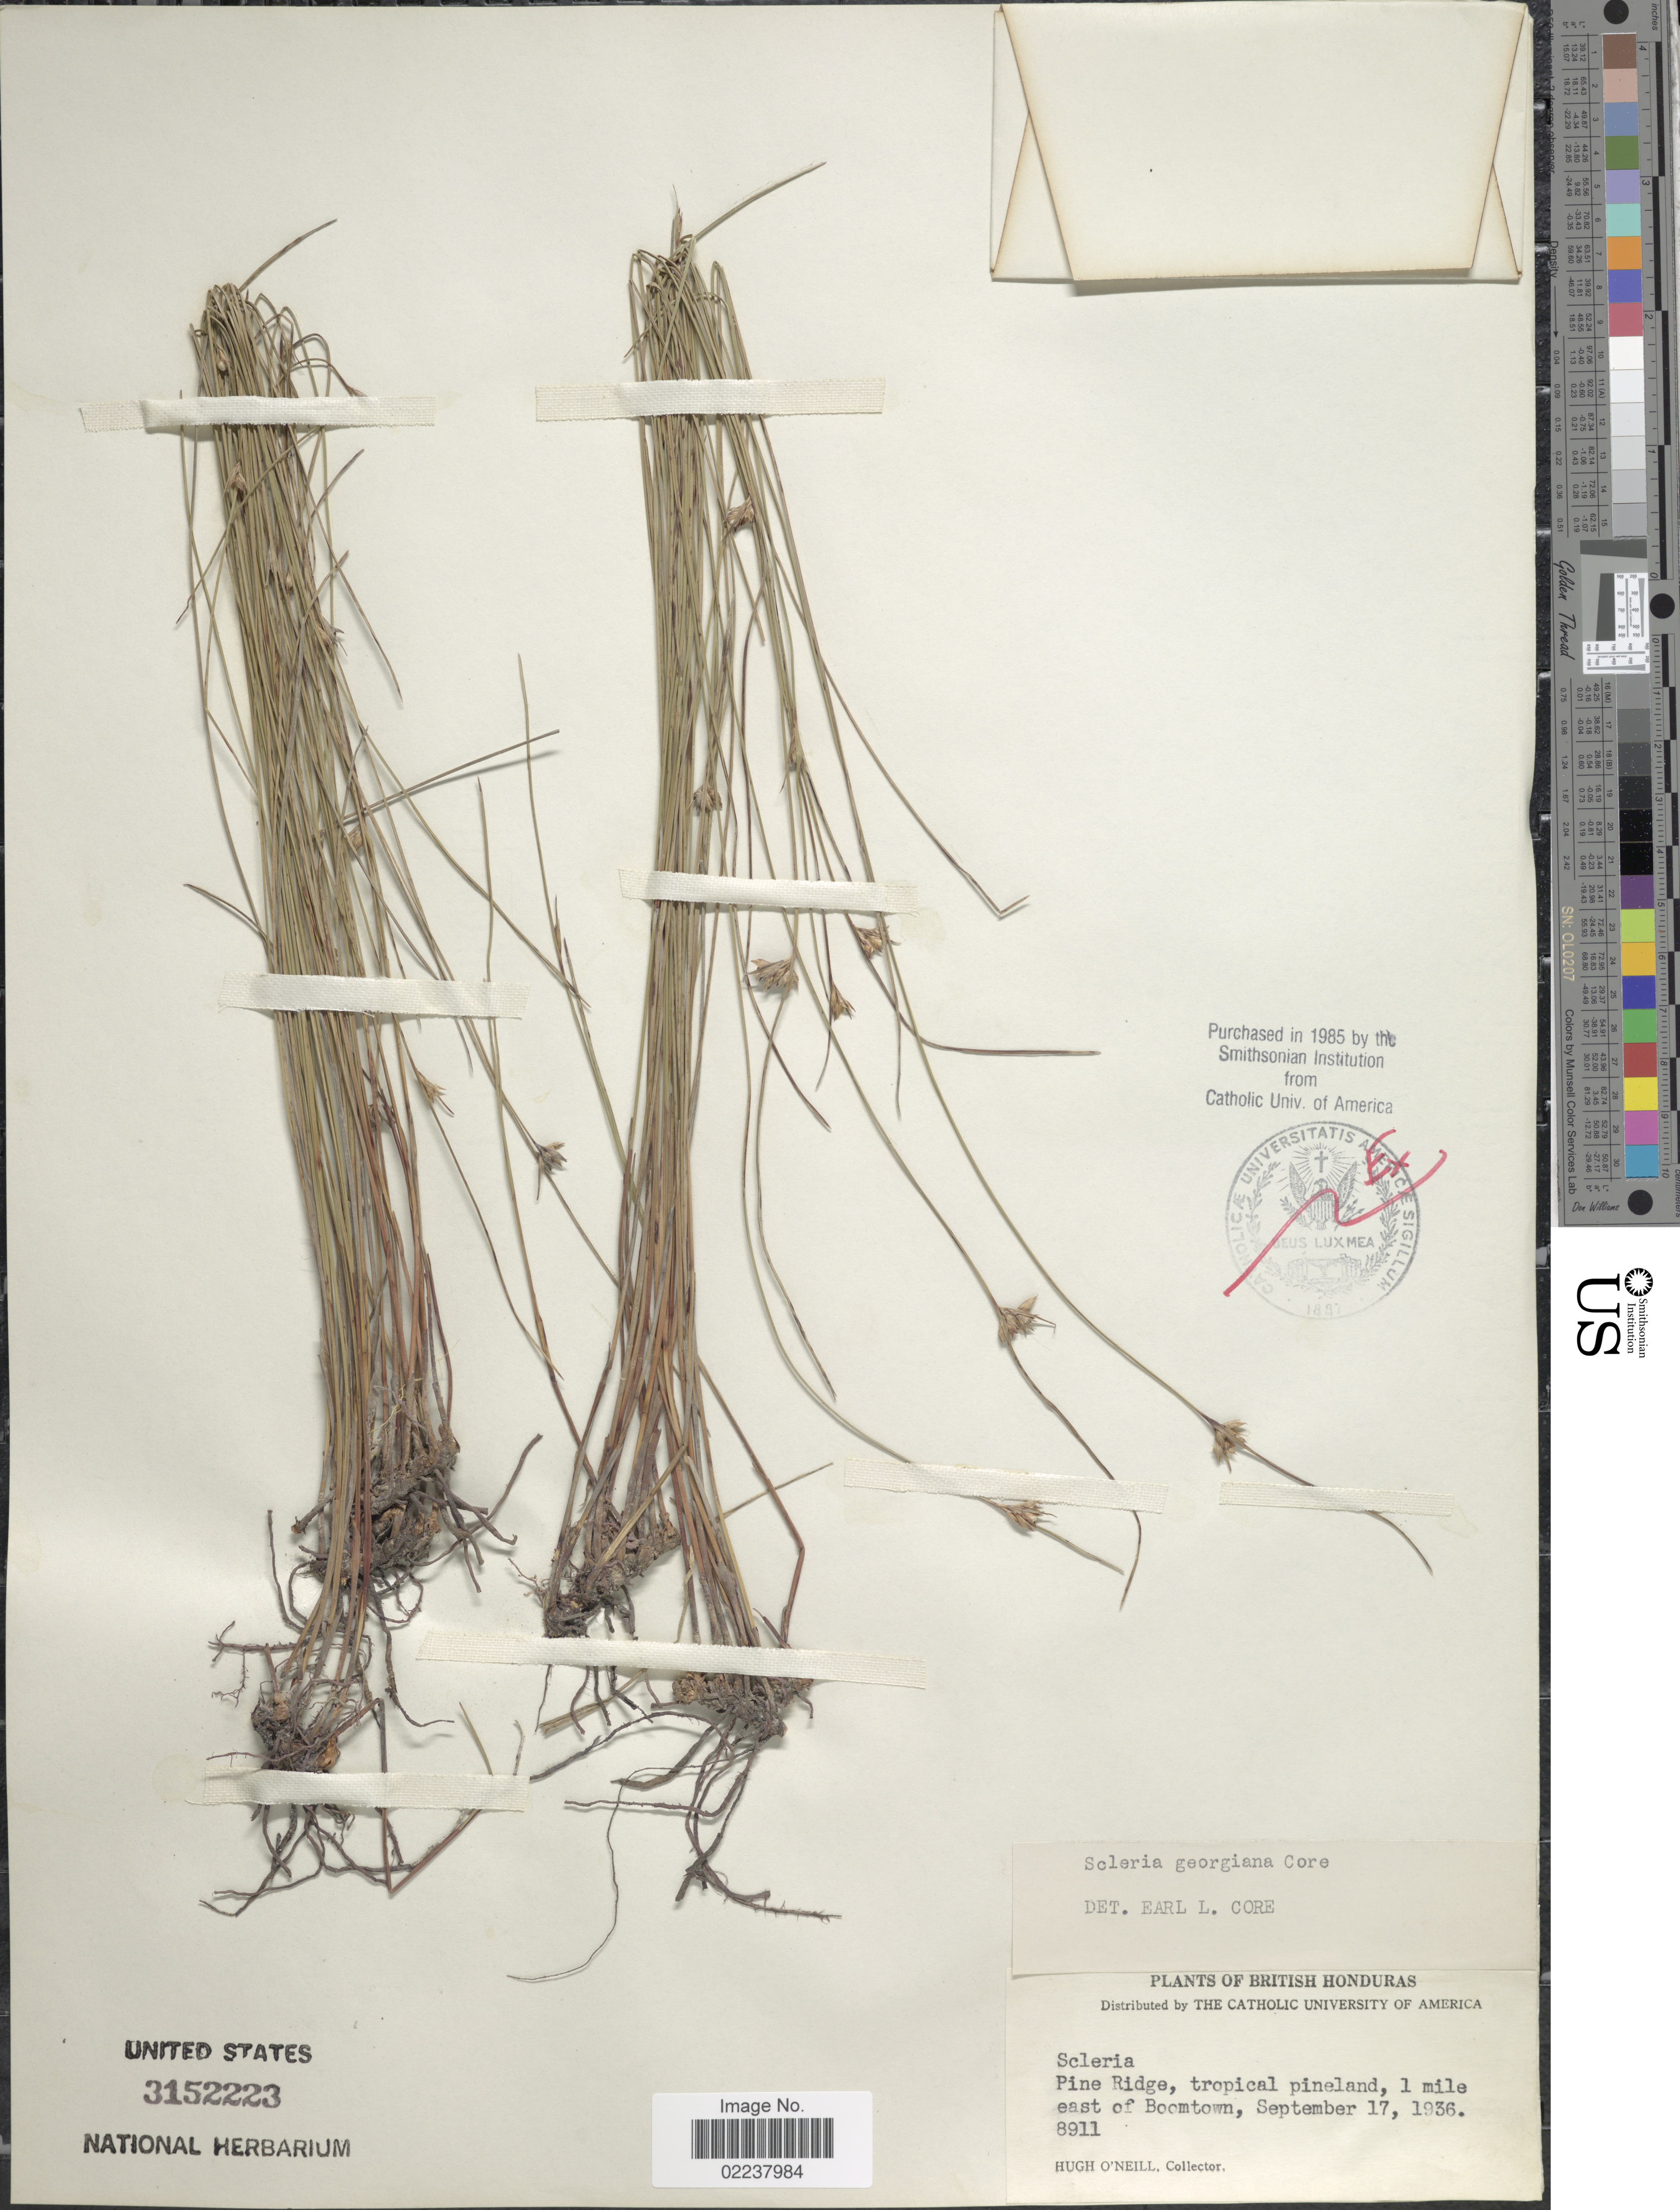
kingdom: Plantae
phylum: Tracheophyta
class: Liliopsida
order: Poales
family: Cyperaceae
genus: Scleria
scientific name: Scleria georgiana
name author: Core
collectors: H. O'Neill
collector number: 8911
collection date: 1936-09-17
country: Belize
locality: British Honduras, Pine Ridge, tropical pineland, 1 mile east of Boomtown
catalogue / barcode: US 3152223